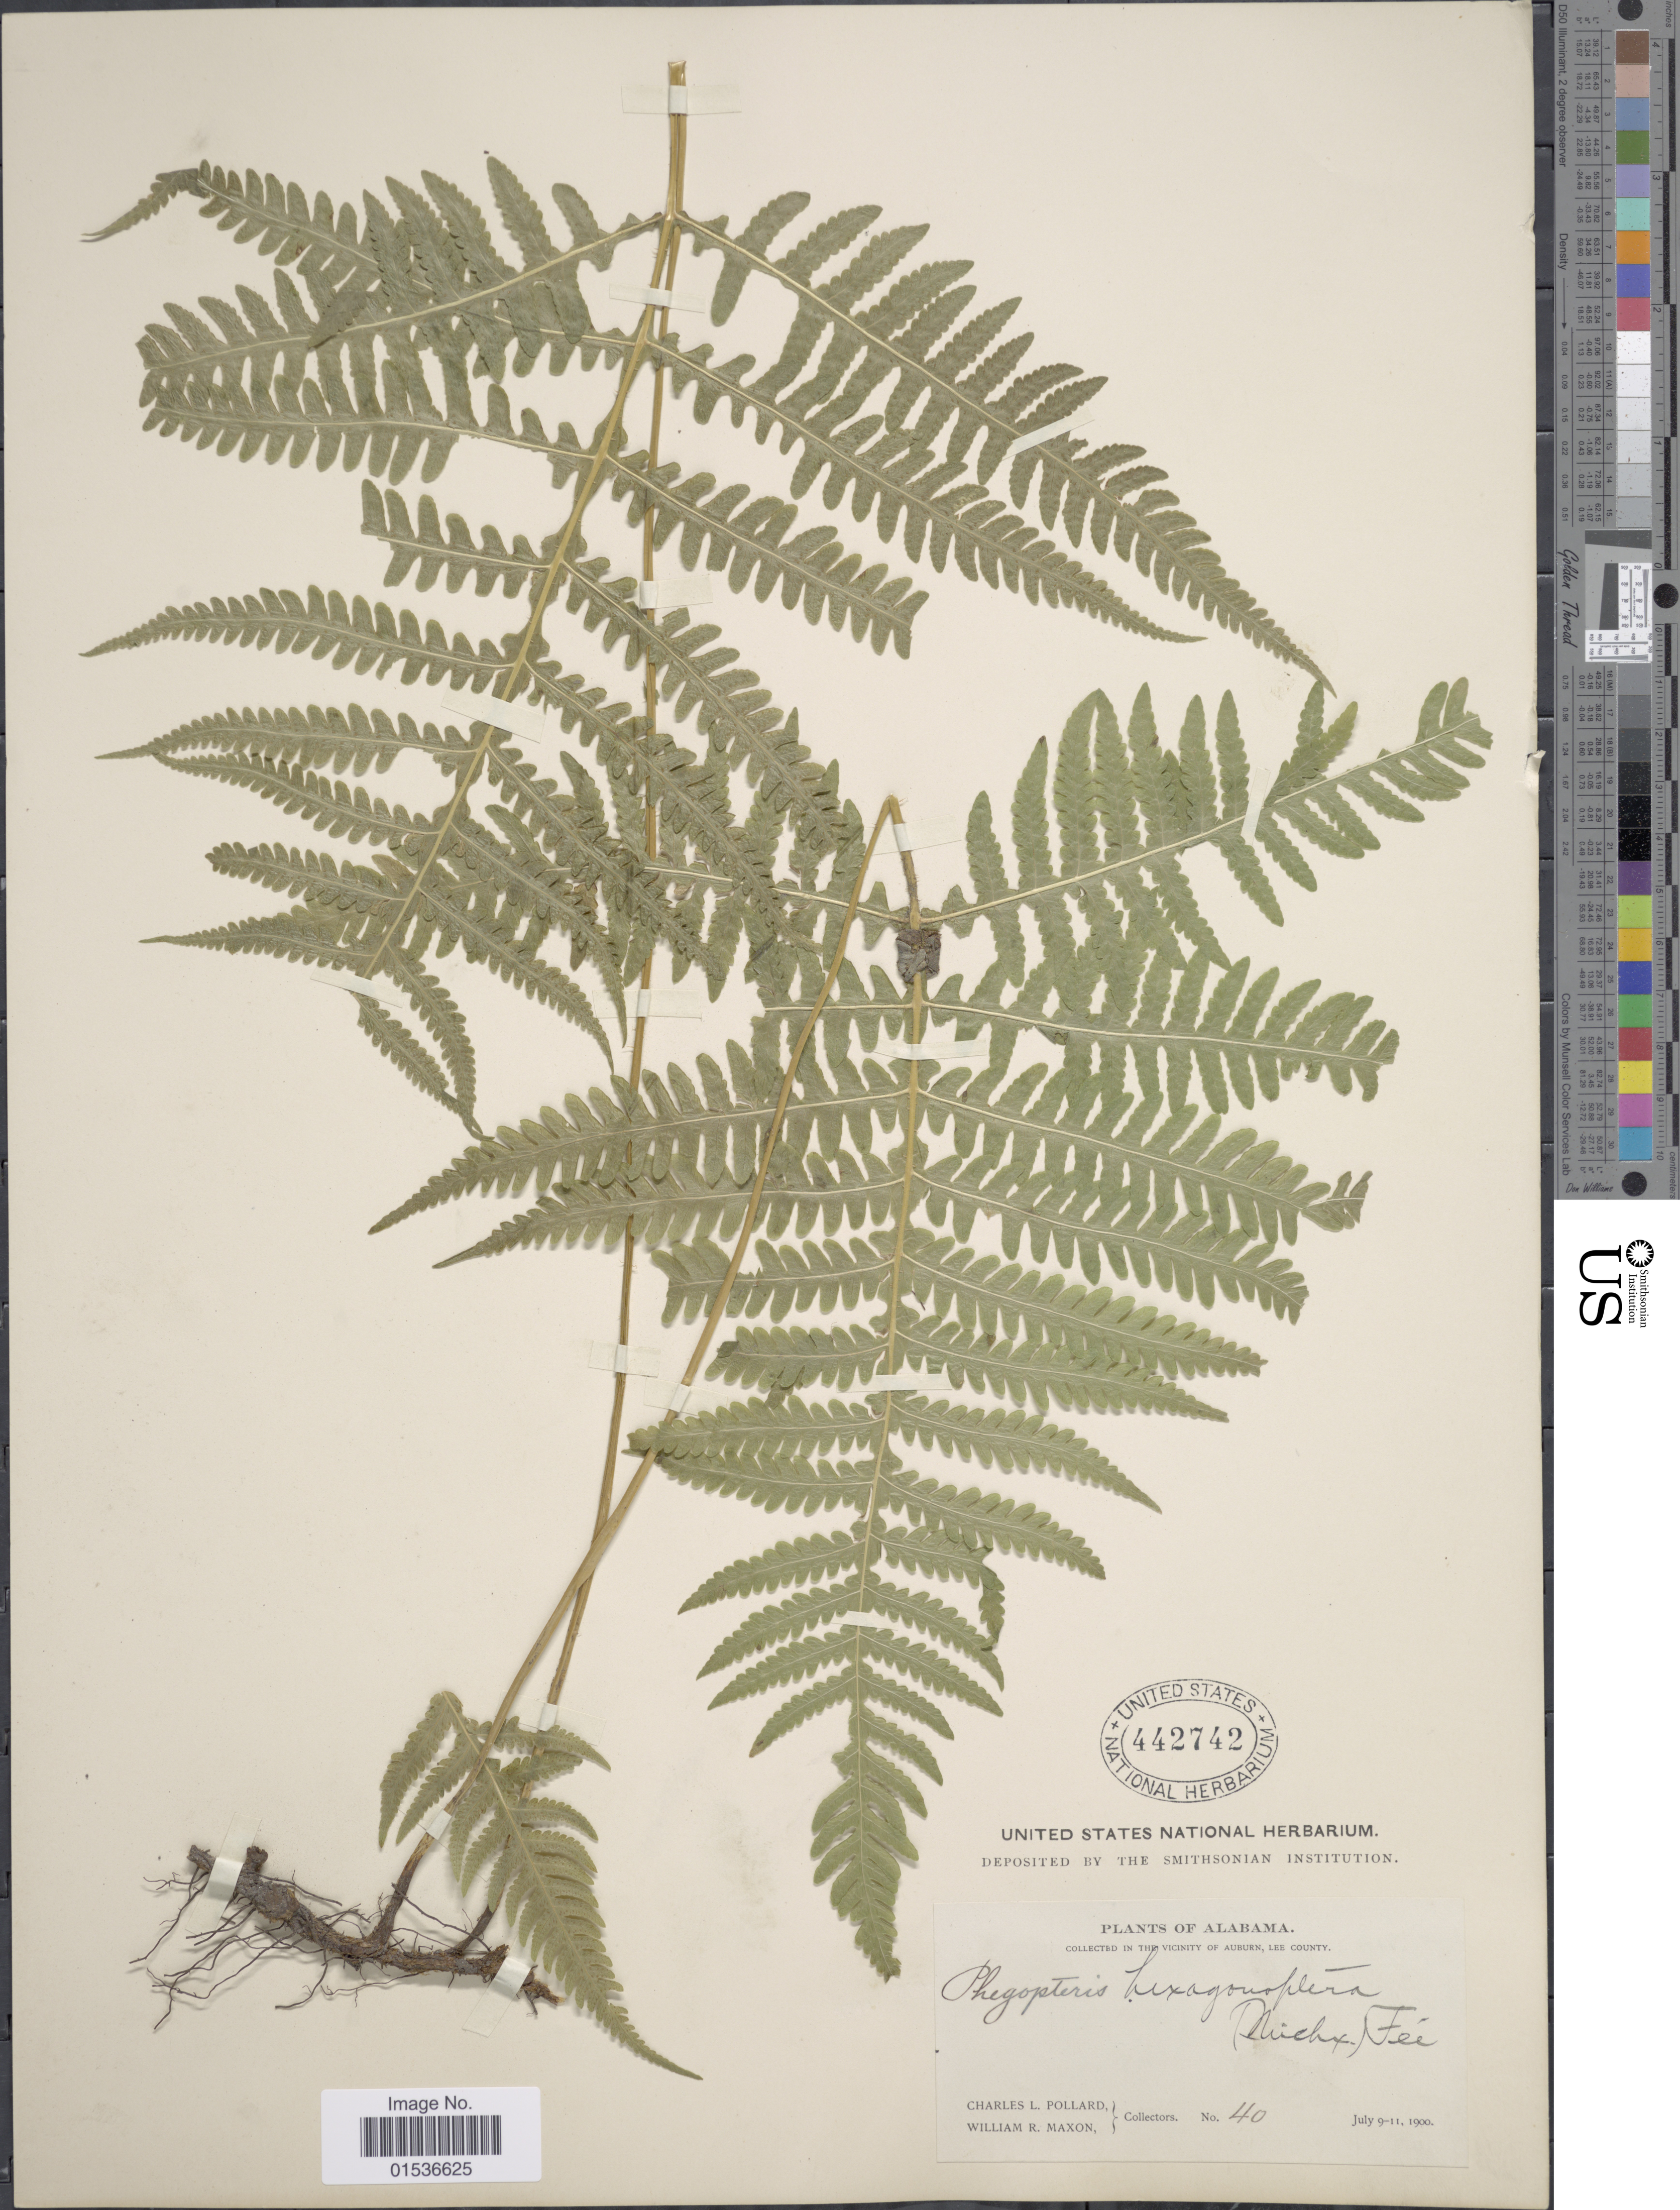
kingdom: Plantae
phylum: Tracheophyta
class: Polypodiopsida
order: Polypodiales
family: Thelypteridaceae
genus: Phegopteris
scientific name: Phegopteris hexagonoptera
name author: (Michx.) Fée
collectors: C. L. Pollard & W. R. Maxon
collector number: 40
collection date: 1900-07-09/1900-07-11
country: United States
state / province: Alabama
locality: Alabama, Vicinity of Auburn, Lee County,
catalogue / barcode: US 442742